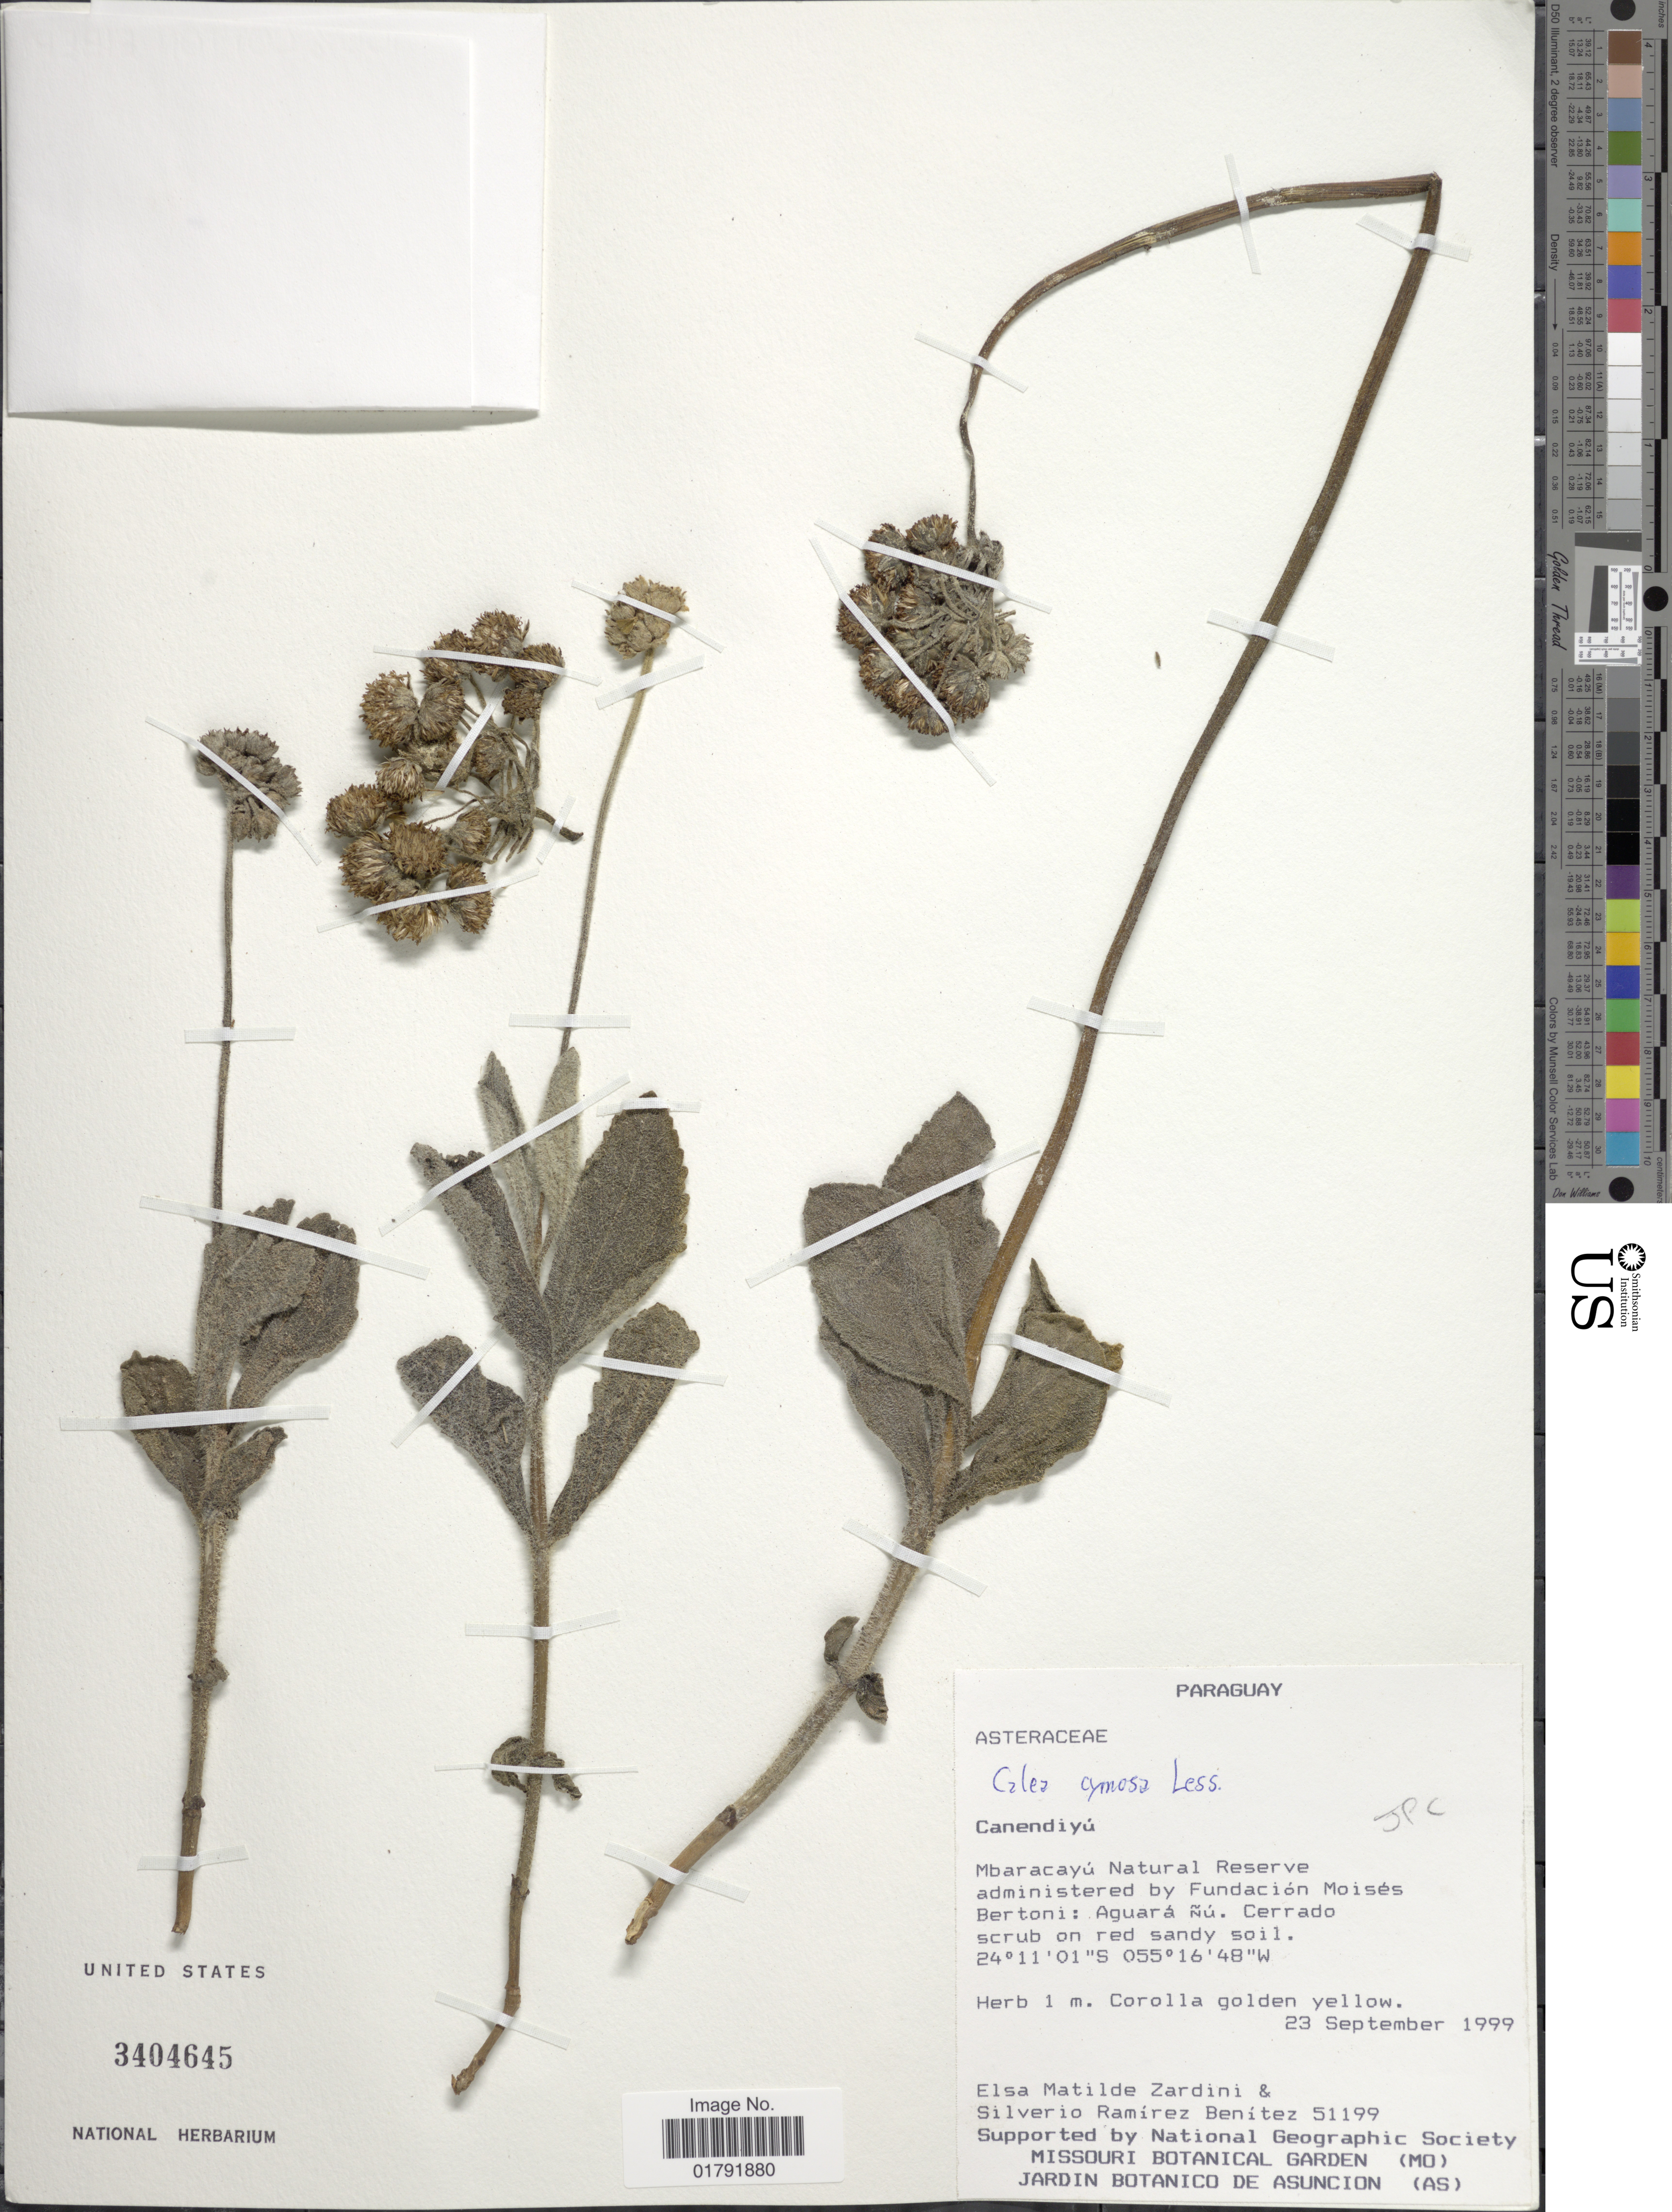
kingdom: Plantae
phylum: Tracheophyta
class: Magnoliopsida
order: Asterales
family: Asteraceae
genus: Calea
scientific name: Calea hassleriana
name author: Chodat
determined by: Bueno, Vinicius Resende, (ICN), Universidade Federal do Rio Grande do Sul (BRAZIL)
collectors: E. M. Zardini & S. Ramírez B.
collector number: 51199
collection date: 1999-09-23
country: Paraguay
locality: Canendiyu, Mbaracayu Natural Reserve administered by Fundacion Moises Bertoni: Aguara Nu, cerrado on scub red sandy soil.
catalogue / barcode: US 3404645